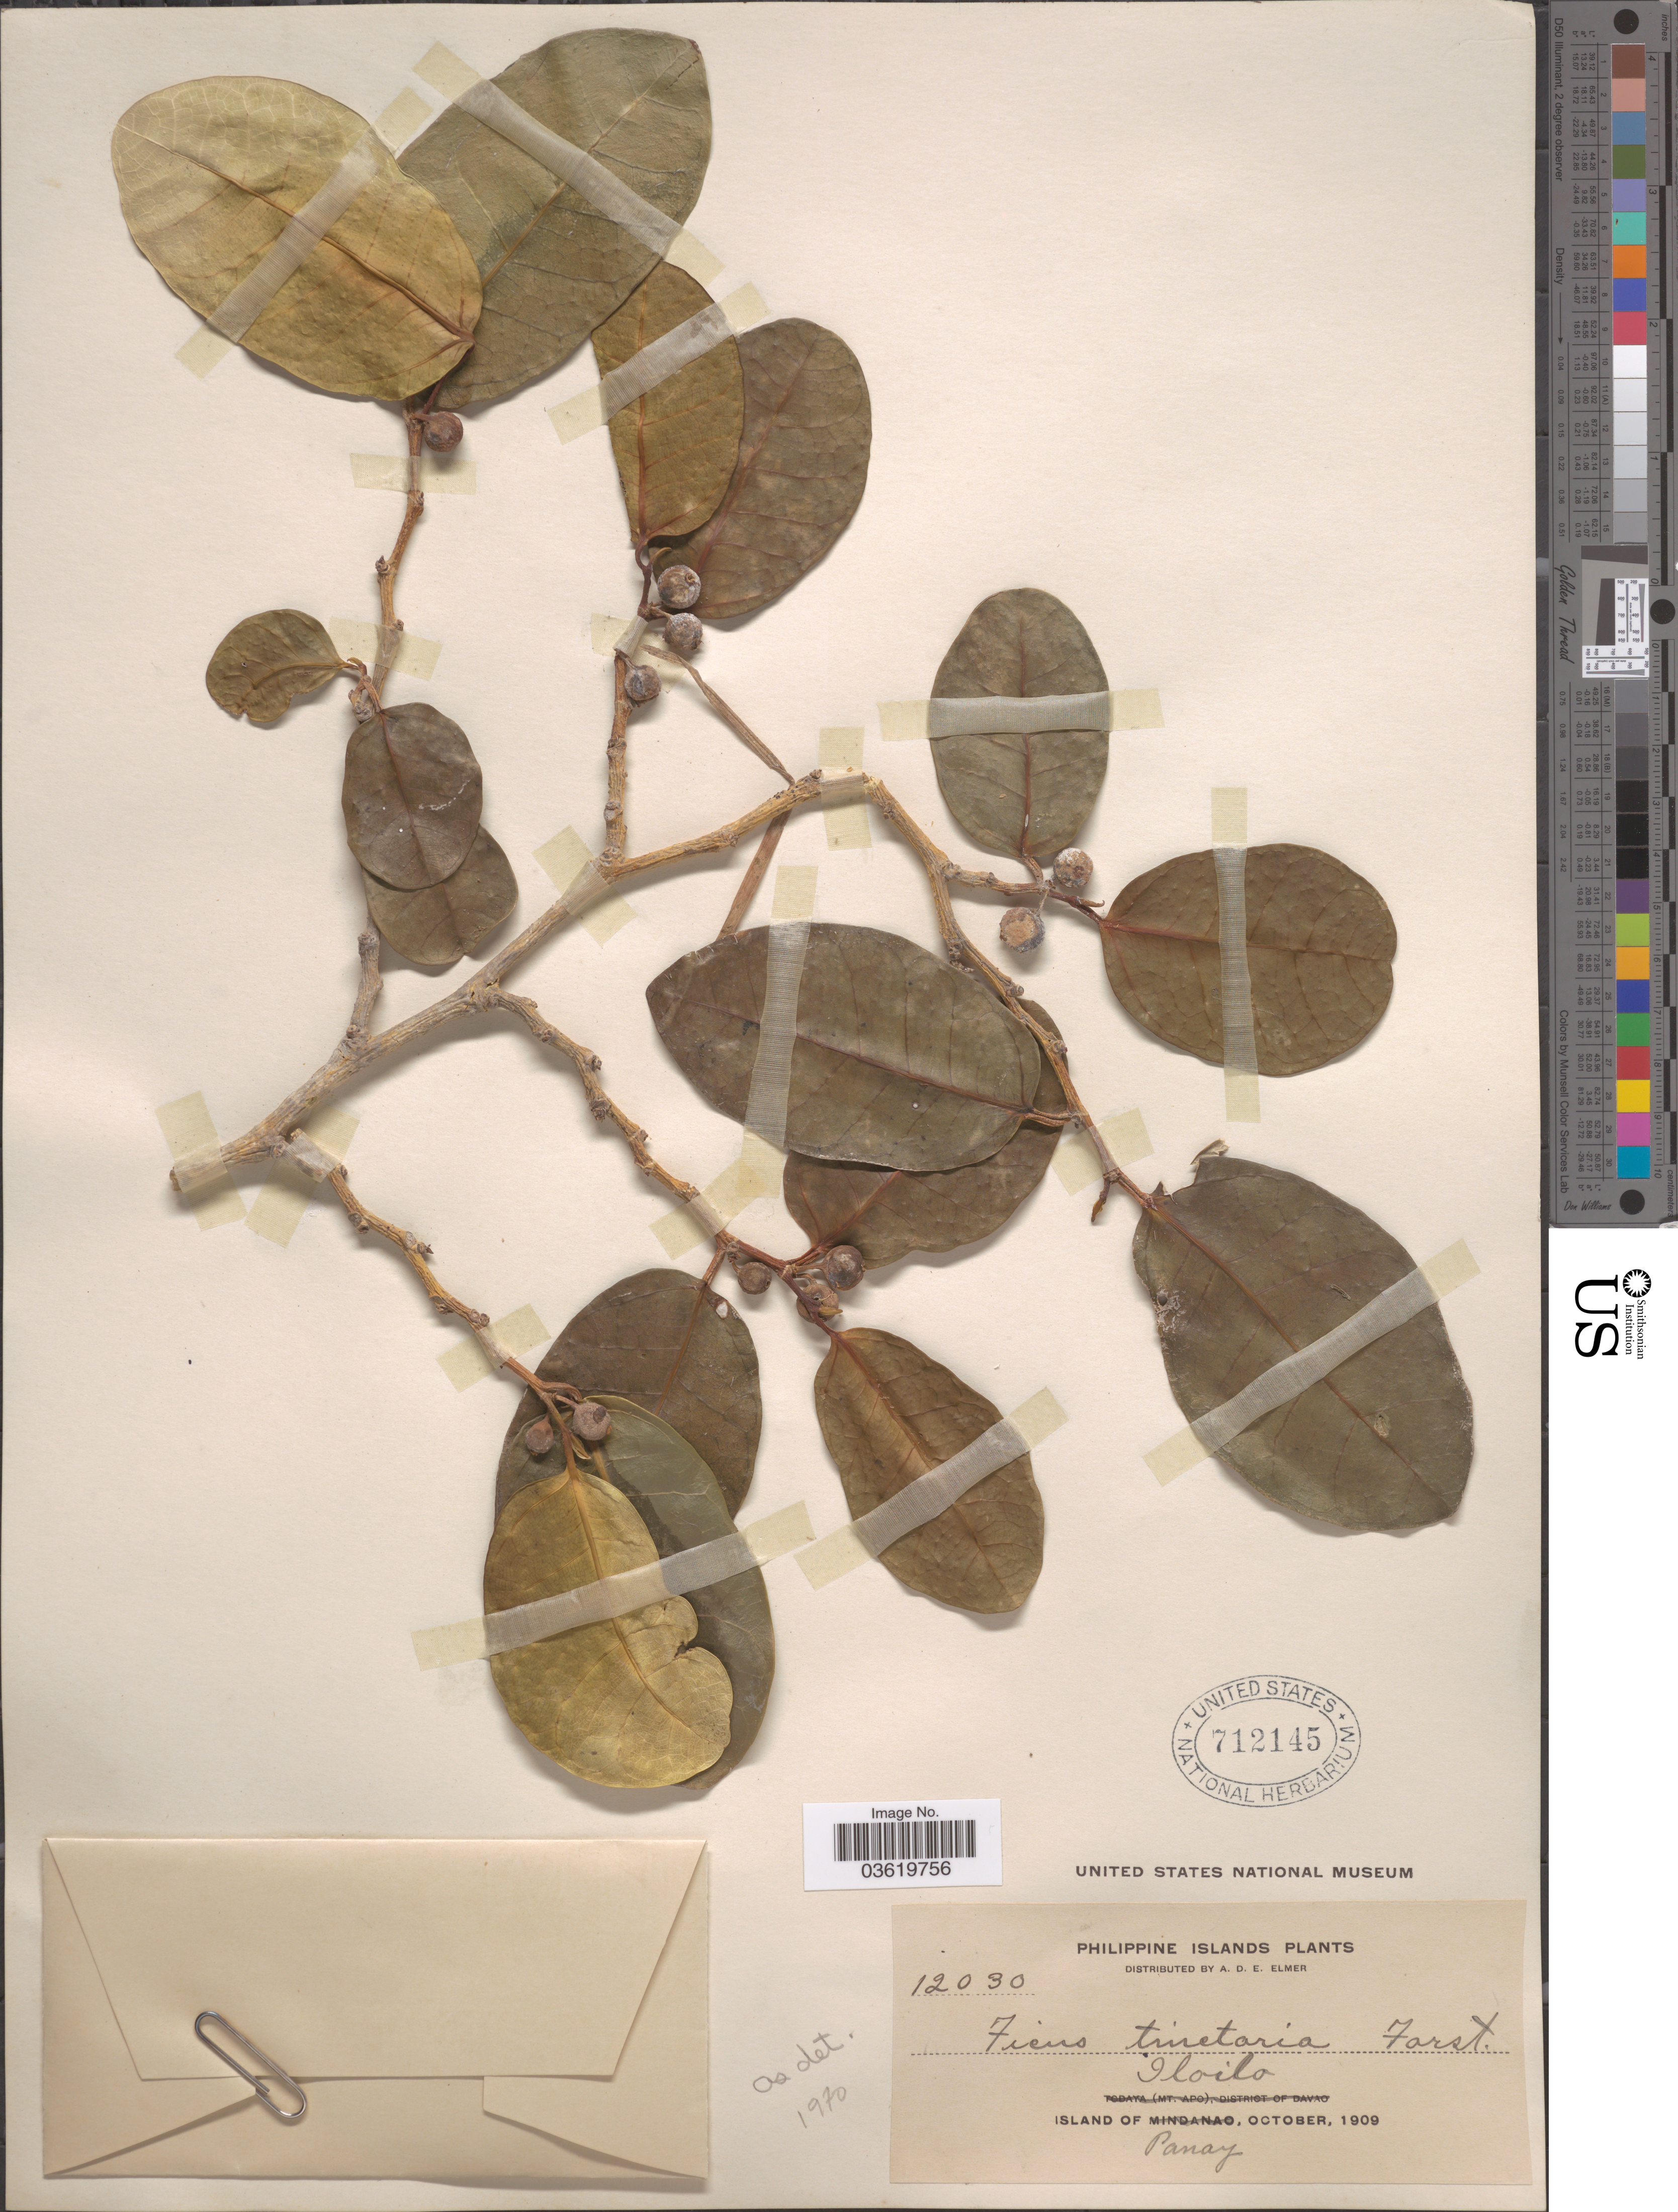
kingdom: Plantae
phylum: Tracheophyta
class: Magnoliopsida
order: Rosales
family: Moraceae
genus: Ficus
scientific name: Ficus tinctoria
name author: G. Forst.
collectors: A. D. E. Elmer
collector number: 12030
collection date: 1909-10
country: Philippines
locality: Philippine Islands. Iloilo. Island of Panay.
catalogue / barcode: US 712145